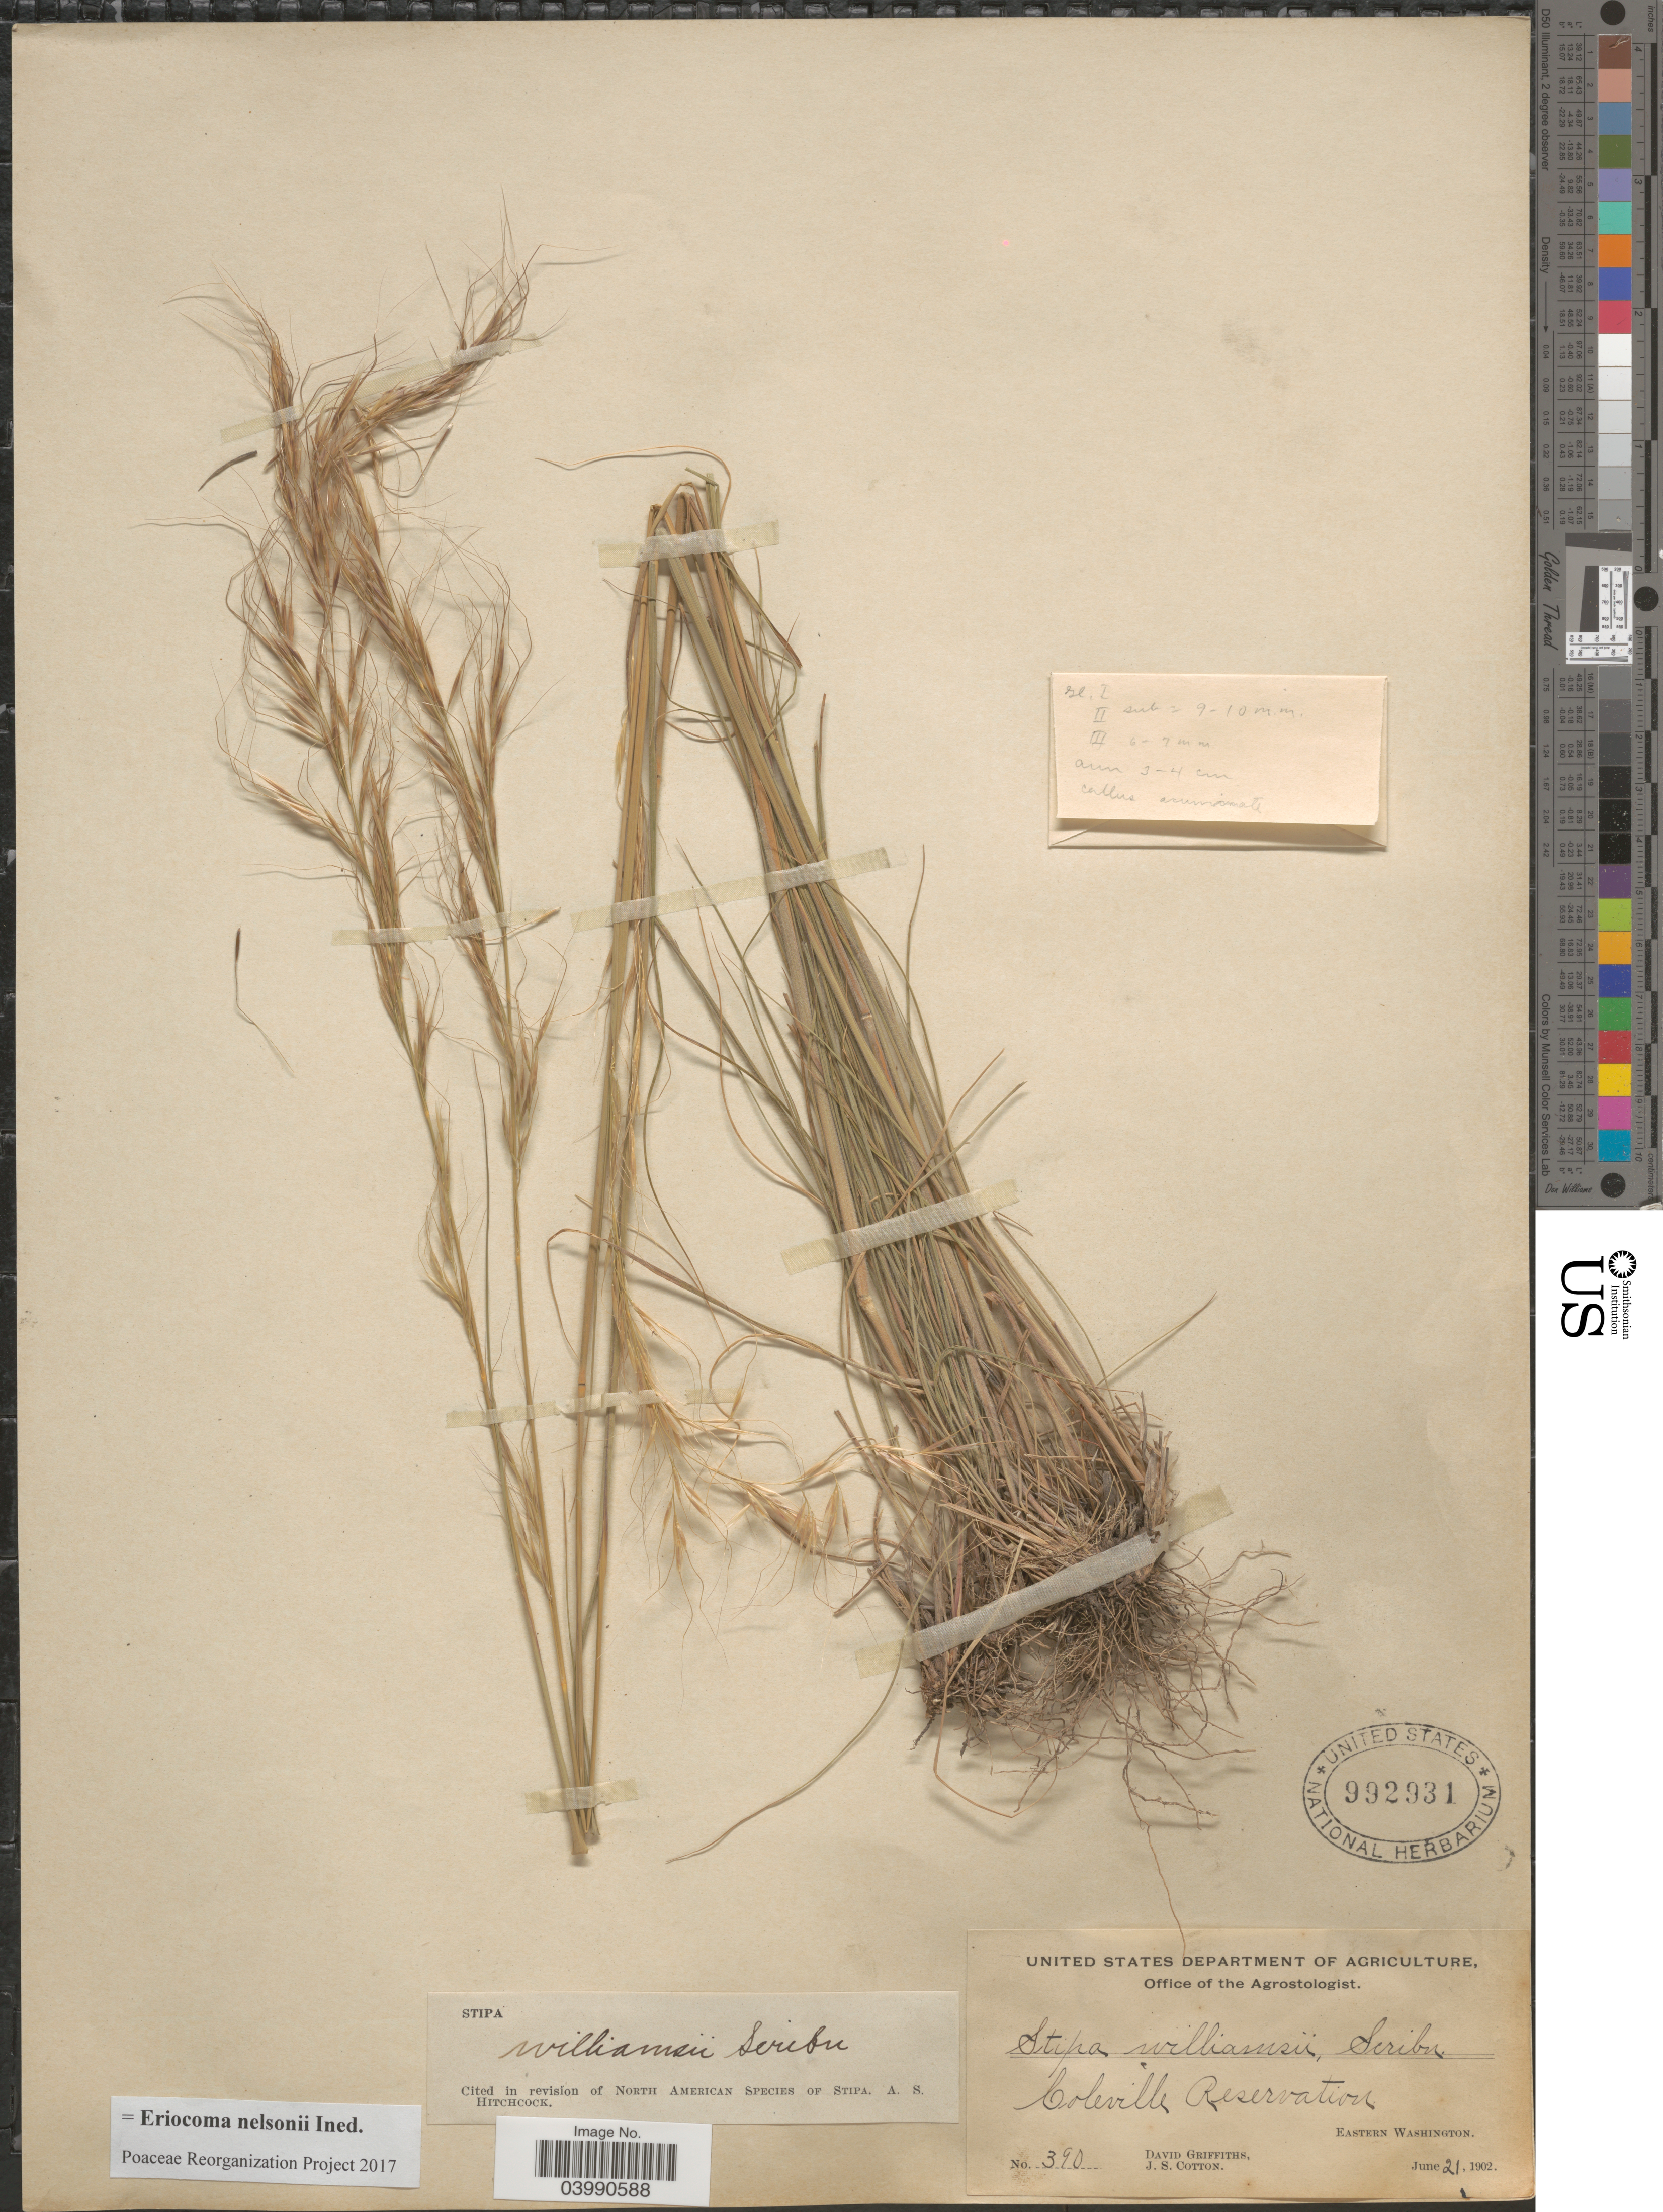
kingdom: Plantae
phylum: Tracheophyta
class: Liliopsida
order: Poales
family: Poaceae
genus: Eriocoma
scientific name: Eriocoma nelsonii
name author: (Scribn.) Romasch.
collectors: D. Griffiths & J. S. Cotton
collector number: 390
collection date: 1902-06-21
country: United States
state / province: Washington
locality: Coleville Reservation. Eastern Washington.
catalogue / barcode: US 992931